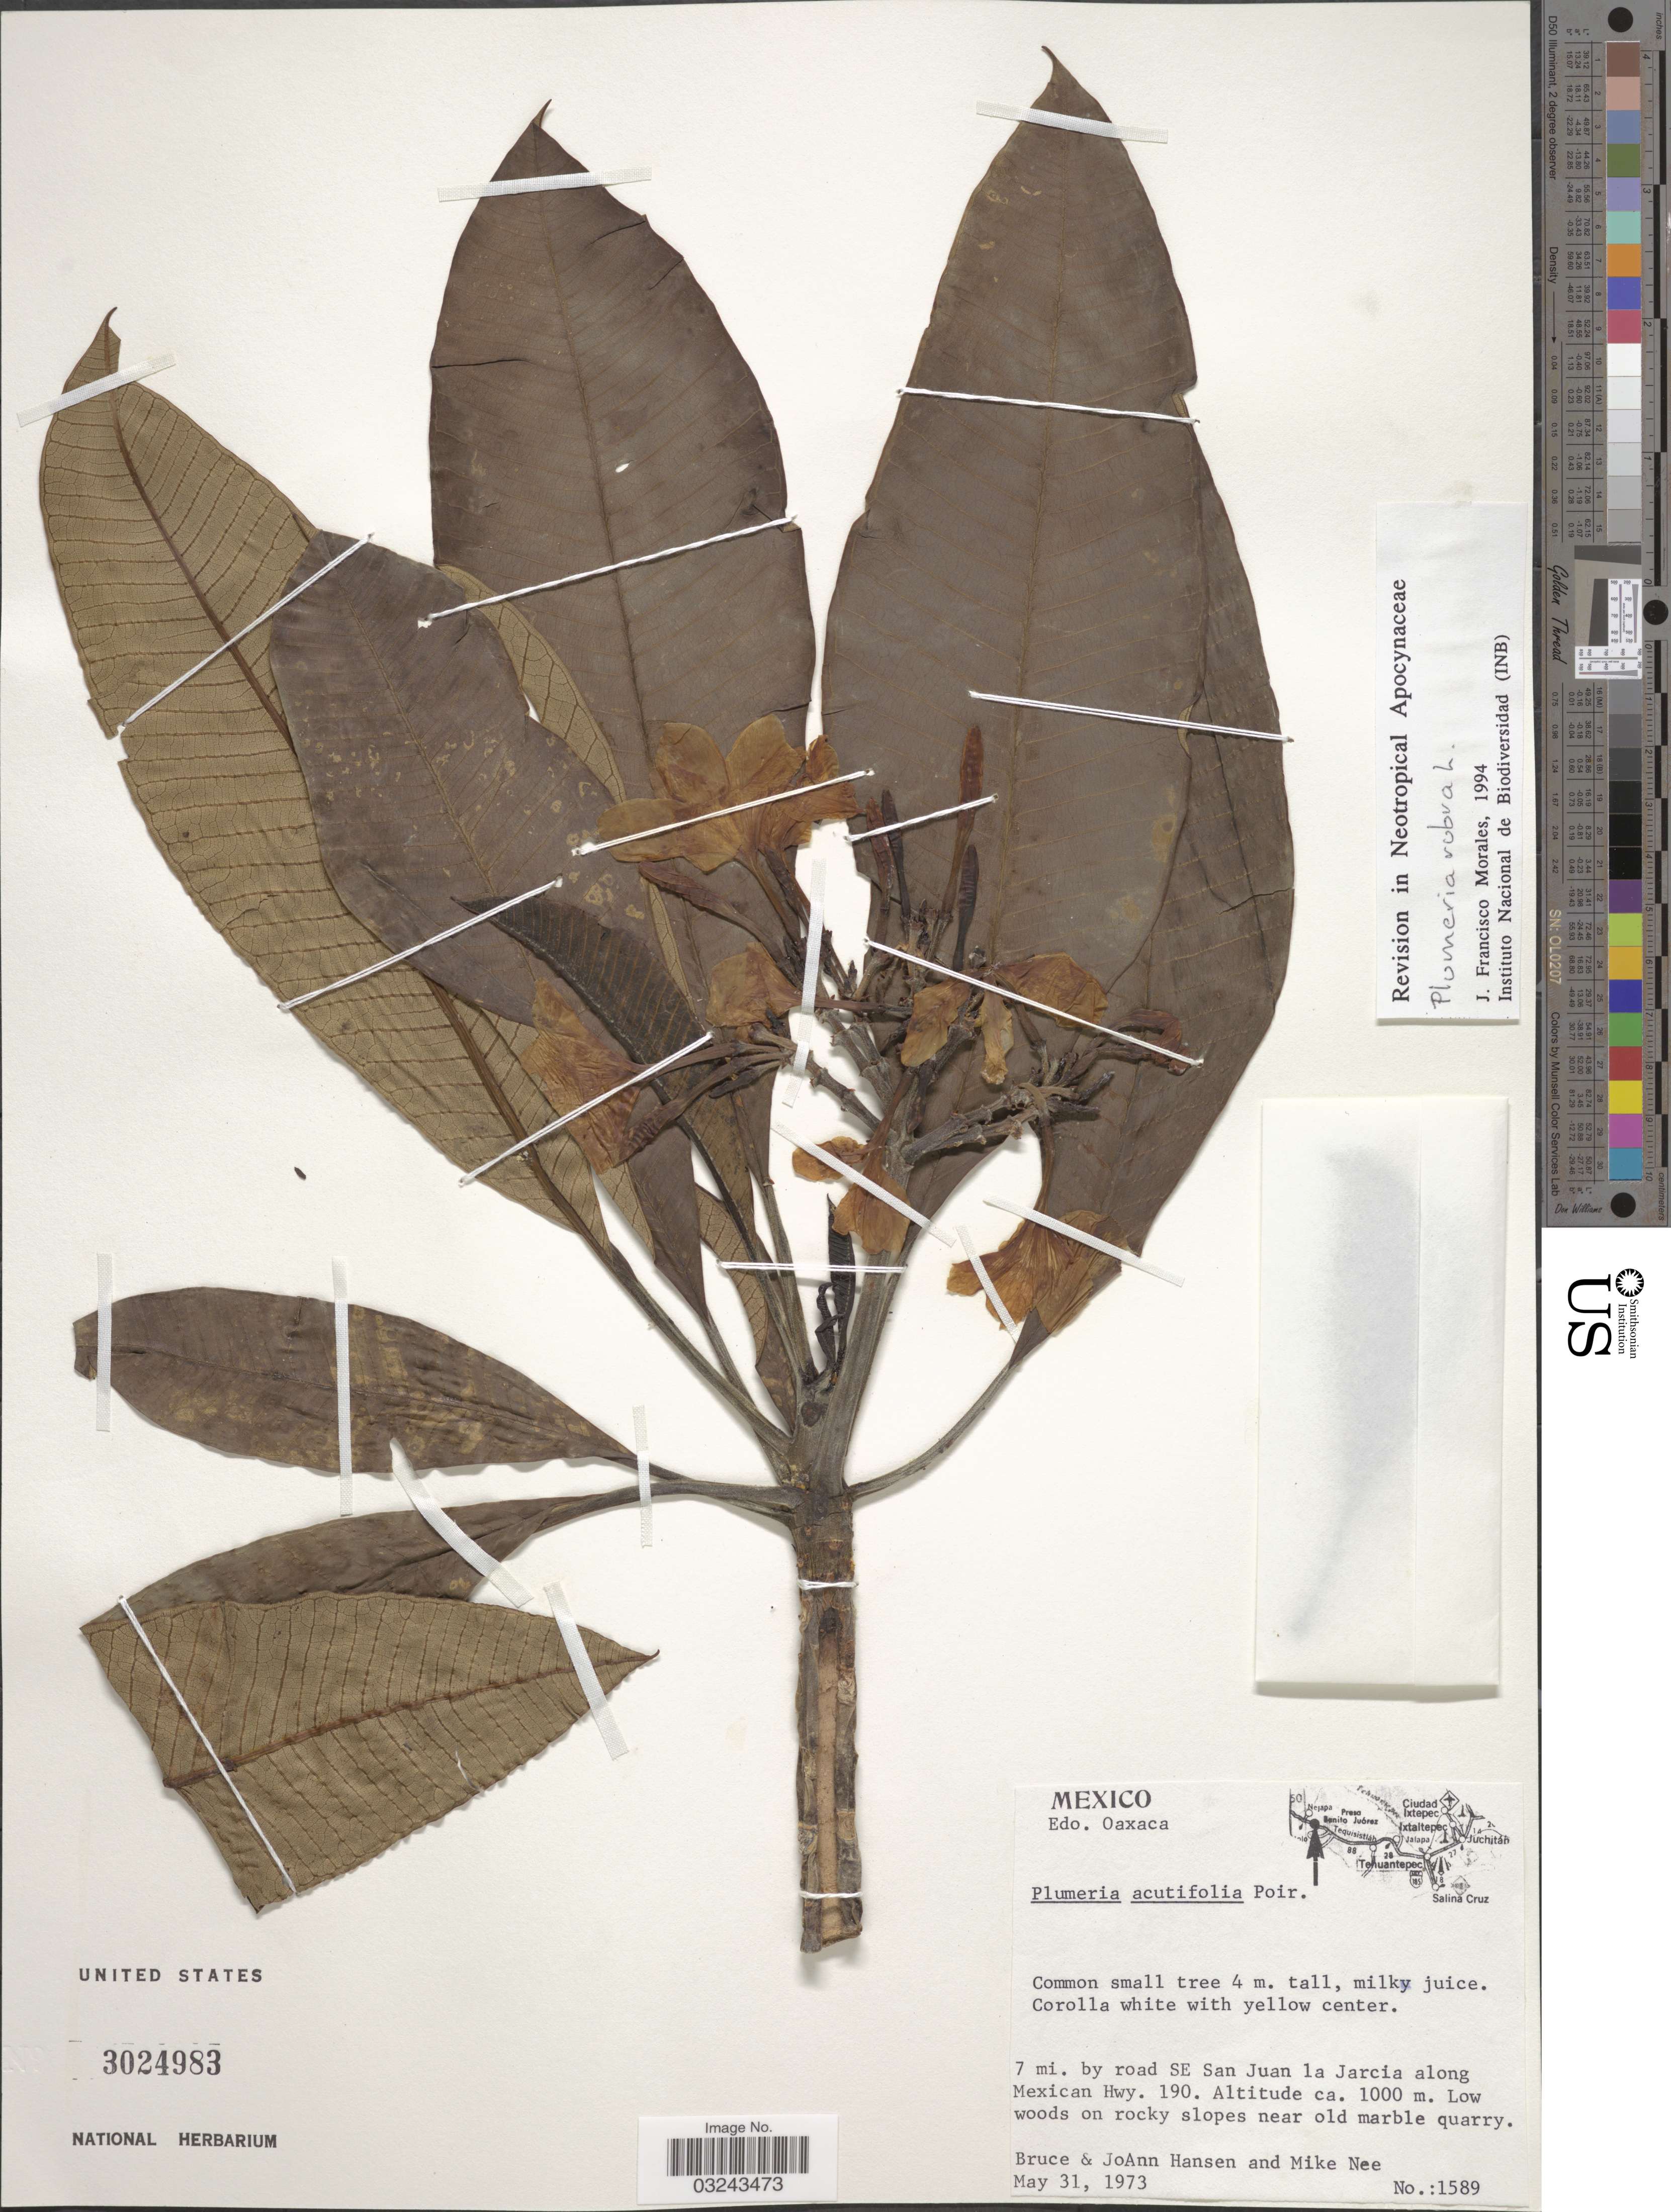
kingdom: Plantae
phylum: Tracheophyta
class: Magnoliopsida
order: Gentianales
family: Apocynaceae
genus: Plumeria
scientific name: Plumeria rubra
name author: L.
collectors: B. Hansen, J. Hansen & M. Nee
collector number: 1589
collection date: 1973-05-31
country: Mexico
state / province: Oaxaca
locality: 7 mi. by road SE San Juan la Jarcia along Mexican Hwy. 190.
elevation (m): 1000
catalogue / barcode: US 3024983